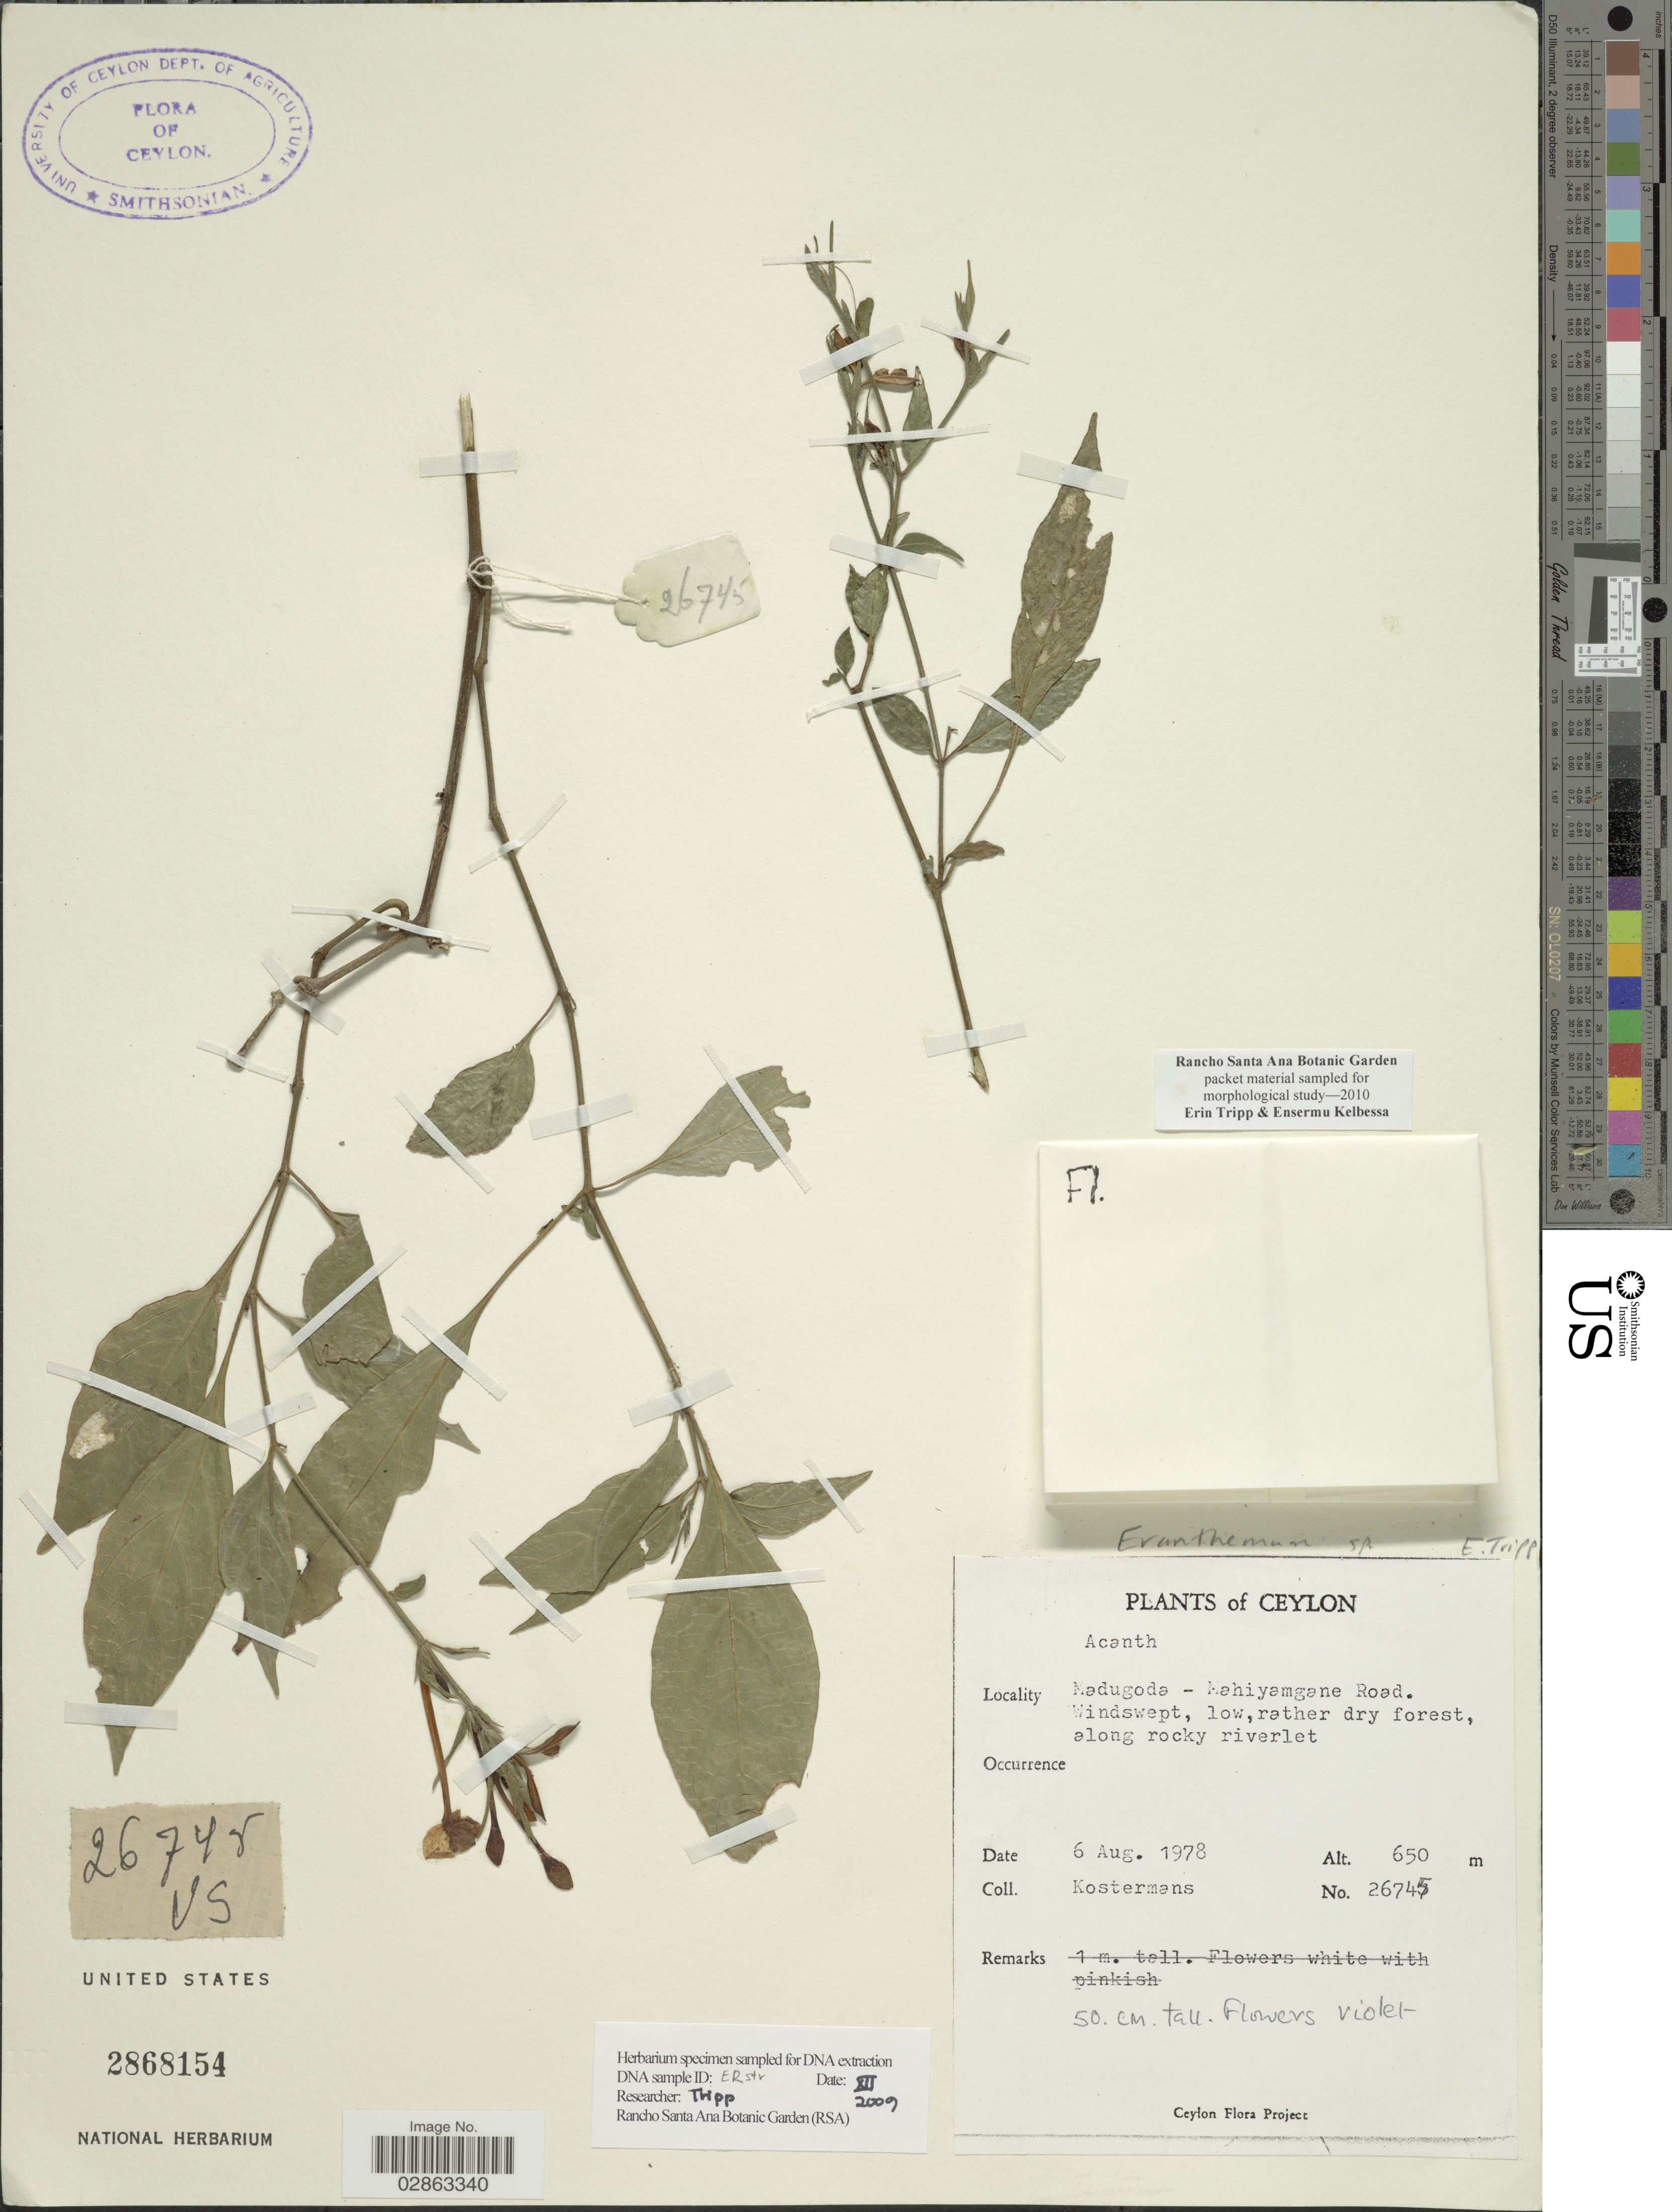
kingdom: Plantae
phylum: Tracheophyta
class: Magnoliopsida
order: Lamiales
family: Acanthaceae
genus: Eranthemum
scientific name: Eranthemum sp.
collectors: Kostermans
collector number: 26745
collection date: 1978-08-06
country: Sri Lanka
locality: Ceylon. Madugoda - Mahiyamgane Road.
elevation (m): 650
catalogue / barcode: US 2868154